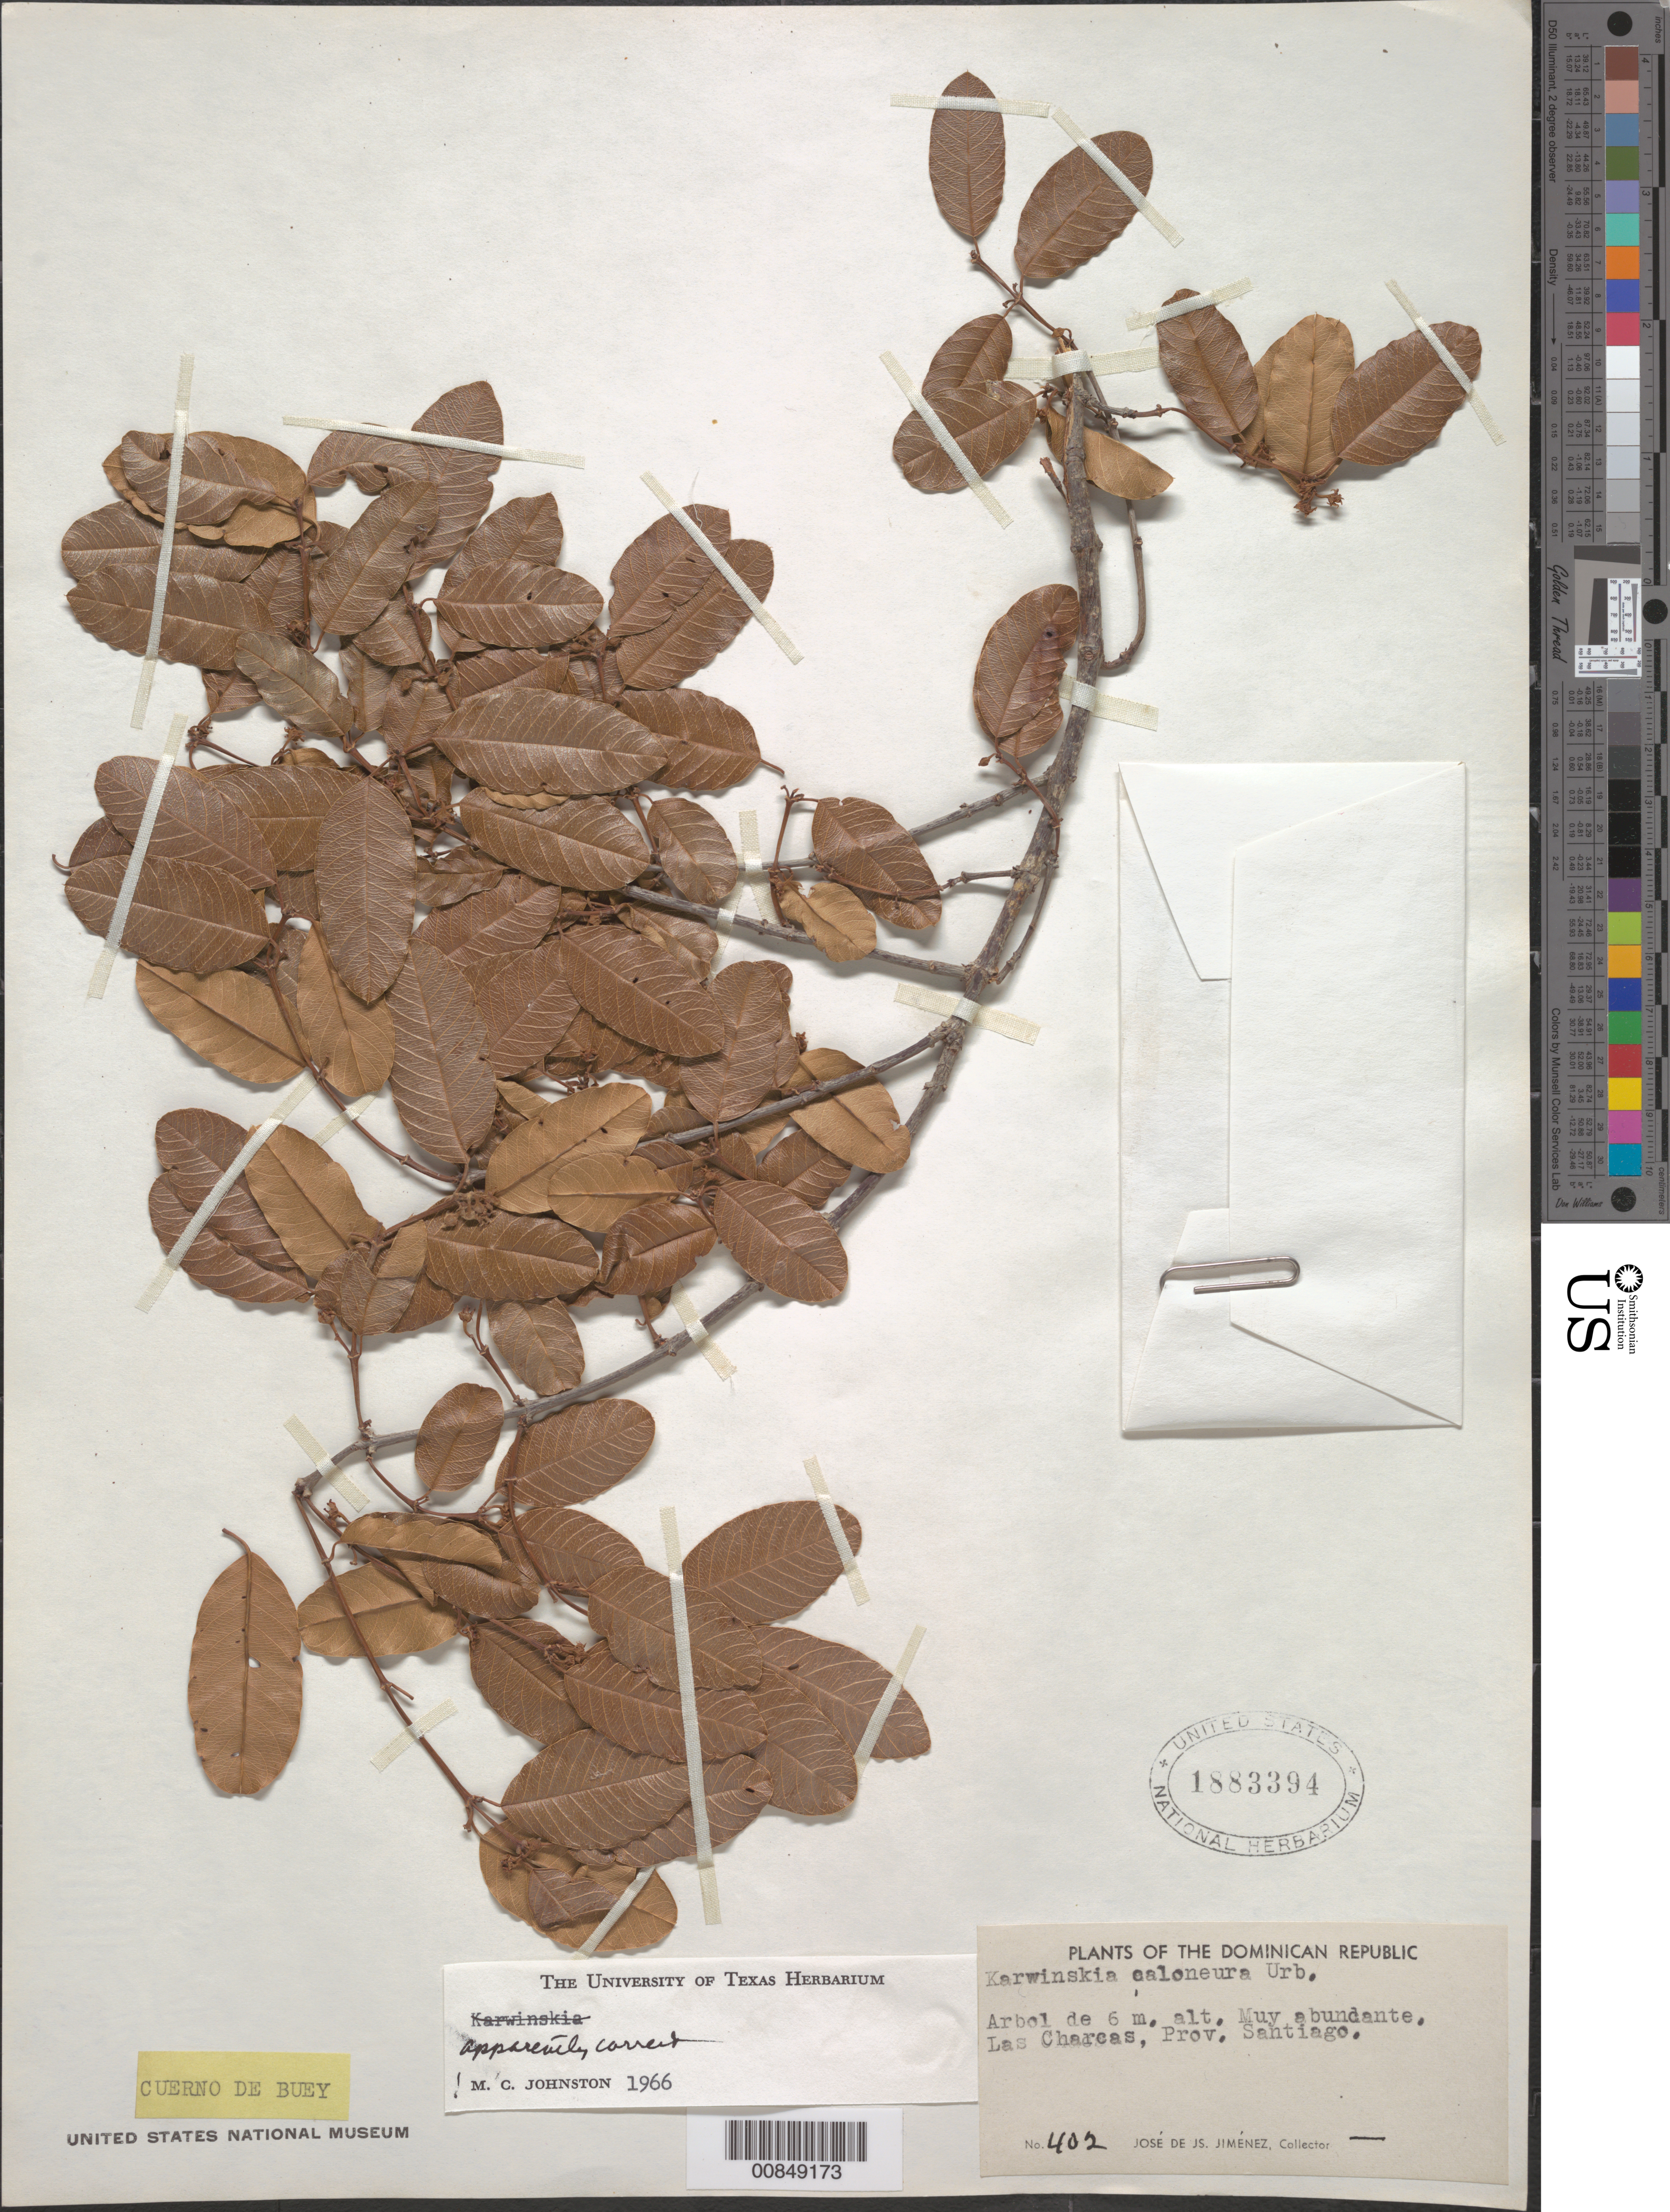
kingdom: Plantae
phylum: Tracheophyta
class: Magnoliopsida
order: Rosales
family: Rhamnaceae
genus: Karwinskia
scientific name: Karwinskia caloneura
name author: Urb.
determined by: Johnston, Marshall C.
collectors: J. J. Jiménez Almonte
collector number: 402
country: Dominican Republic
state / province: Santiago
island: Hispaniola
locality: Las Charcas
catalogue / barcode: US 1883394